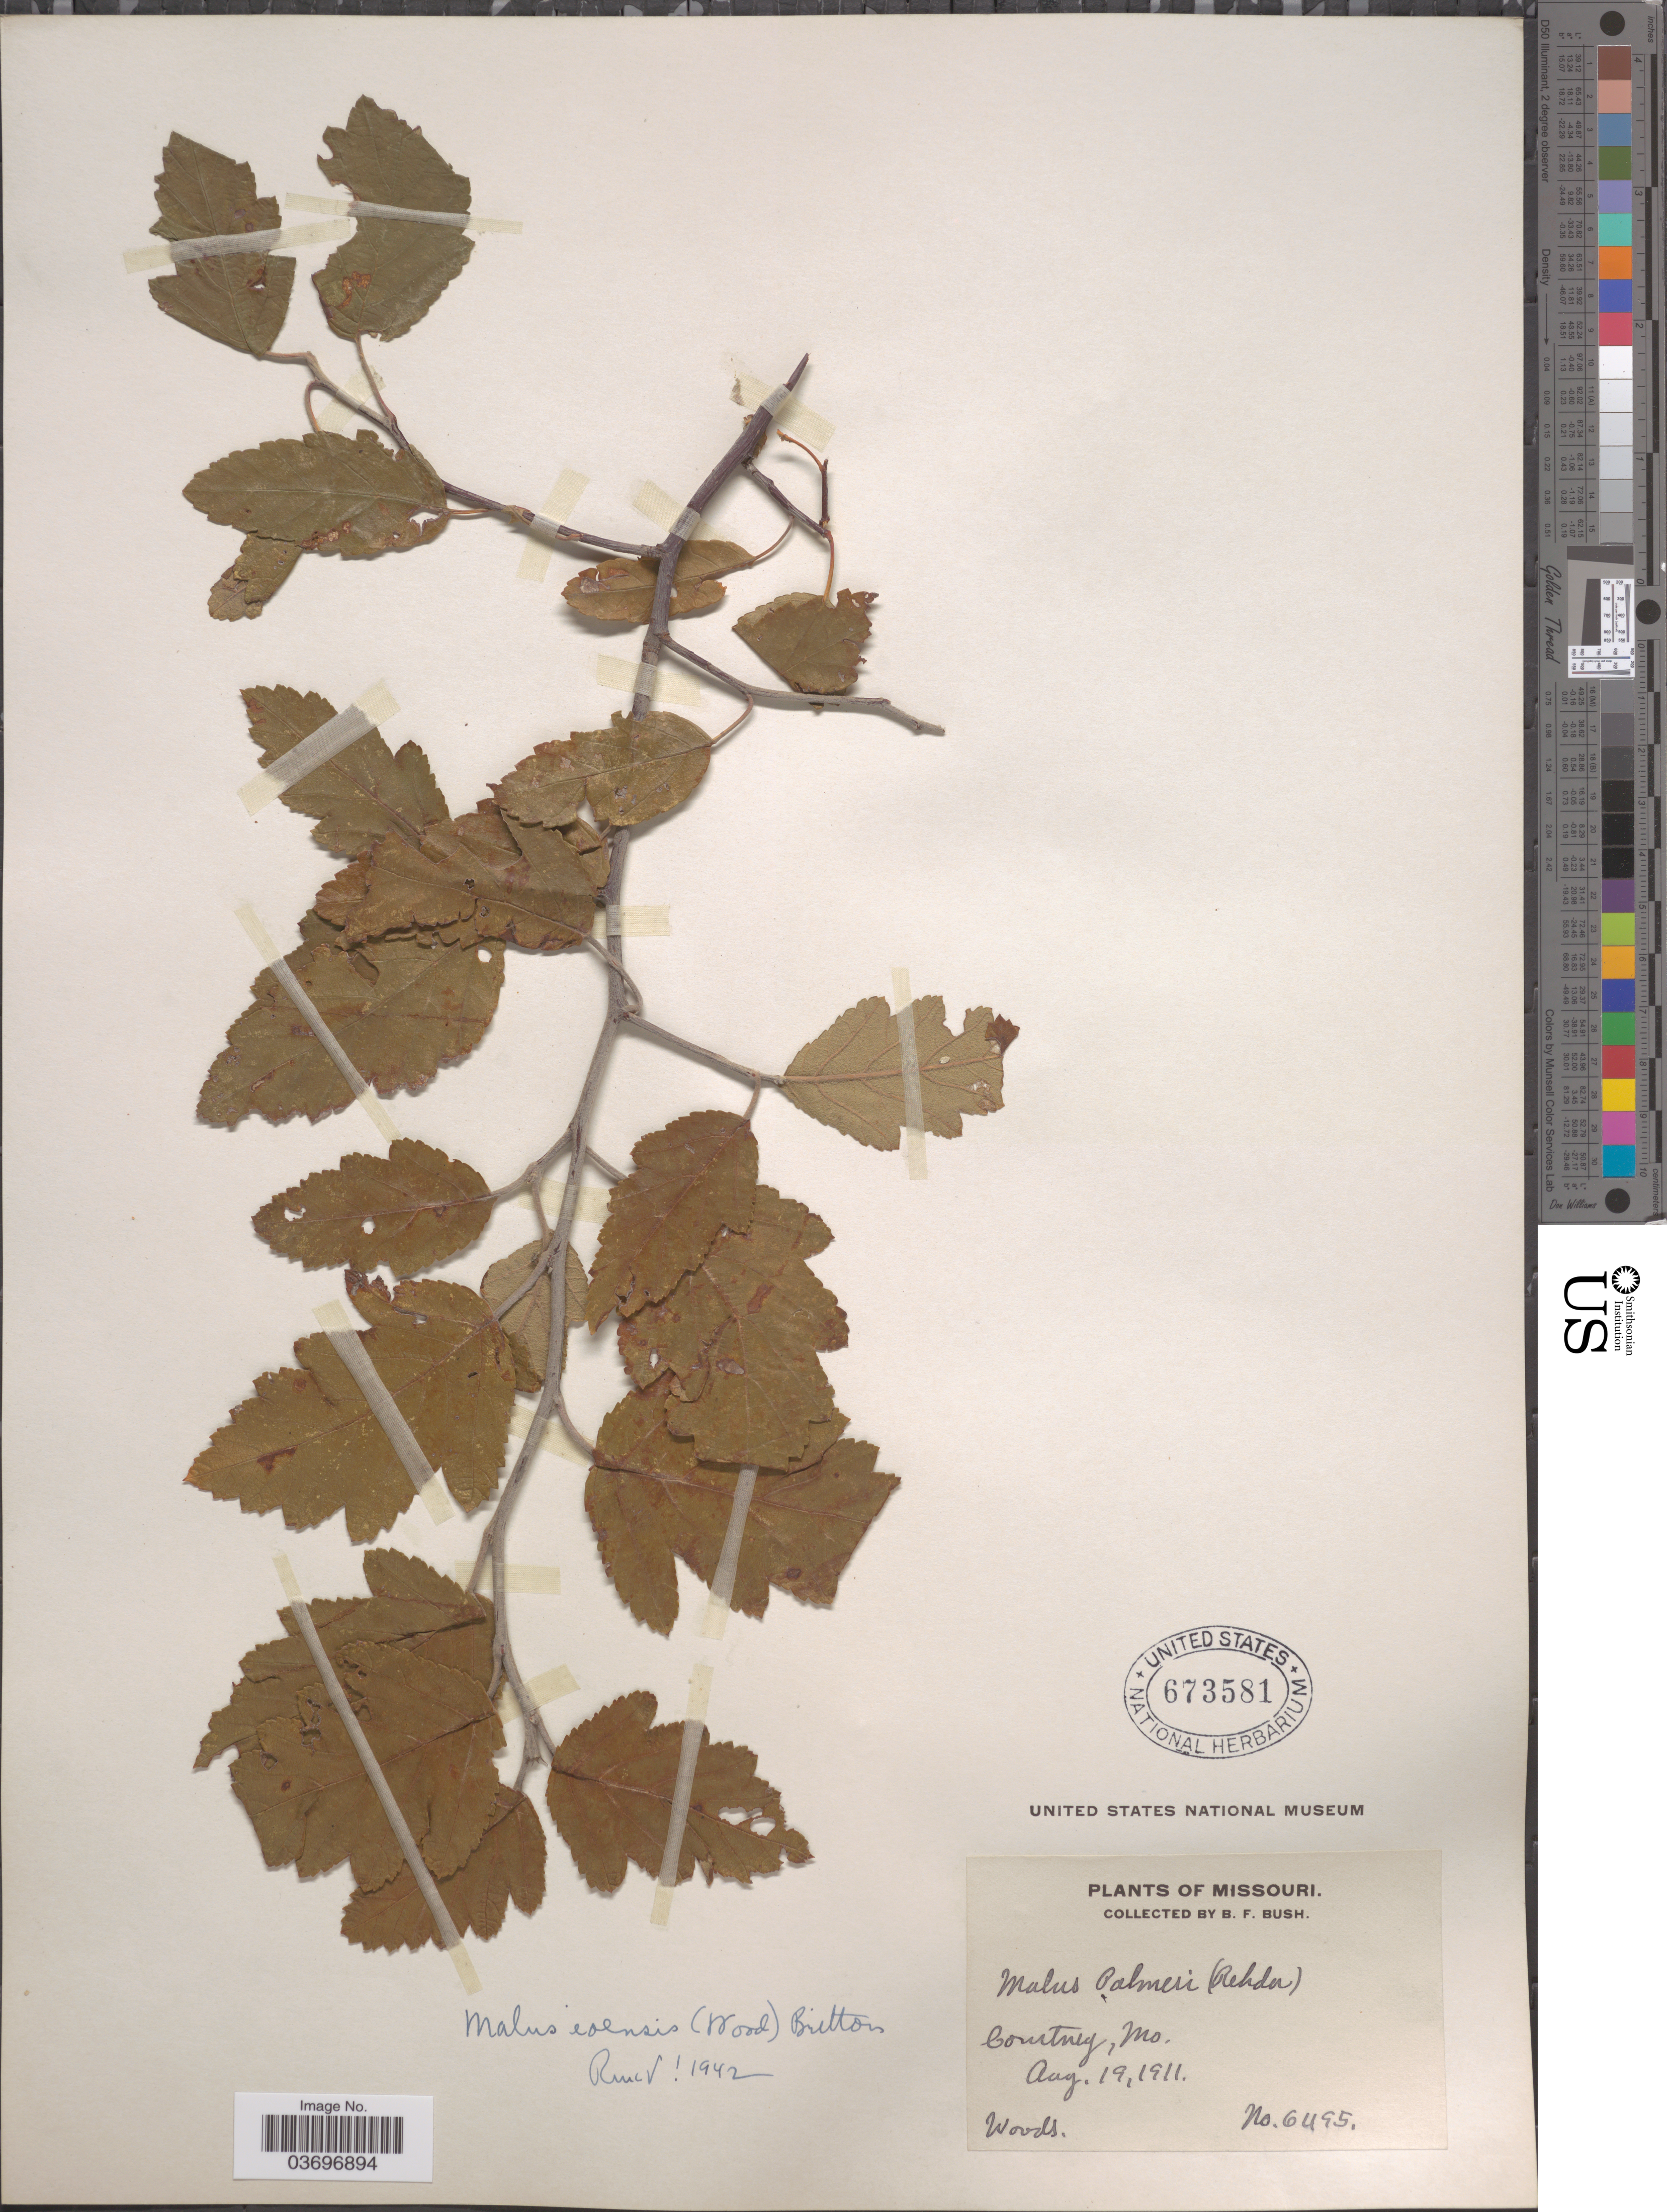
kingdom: Plantae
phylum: Tracheophyta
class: Magnoliopsida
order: Rosales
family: Rosaceae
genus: Malus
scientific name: Malus ioensis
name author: (Alph. Wood) Britton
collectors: B. F. Bush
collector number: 6495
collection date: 1911-08-19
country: United States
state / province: Missouri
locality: Courtney.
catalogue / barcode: US 673581